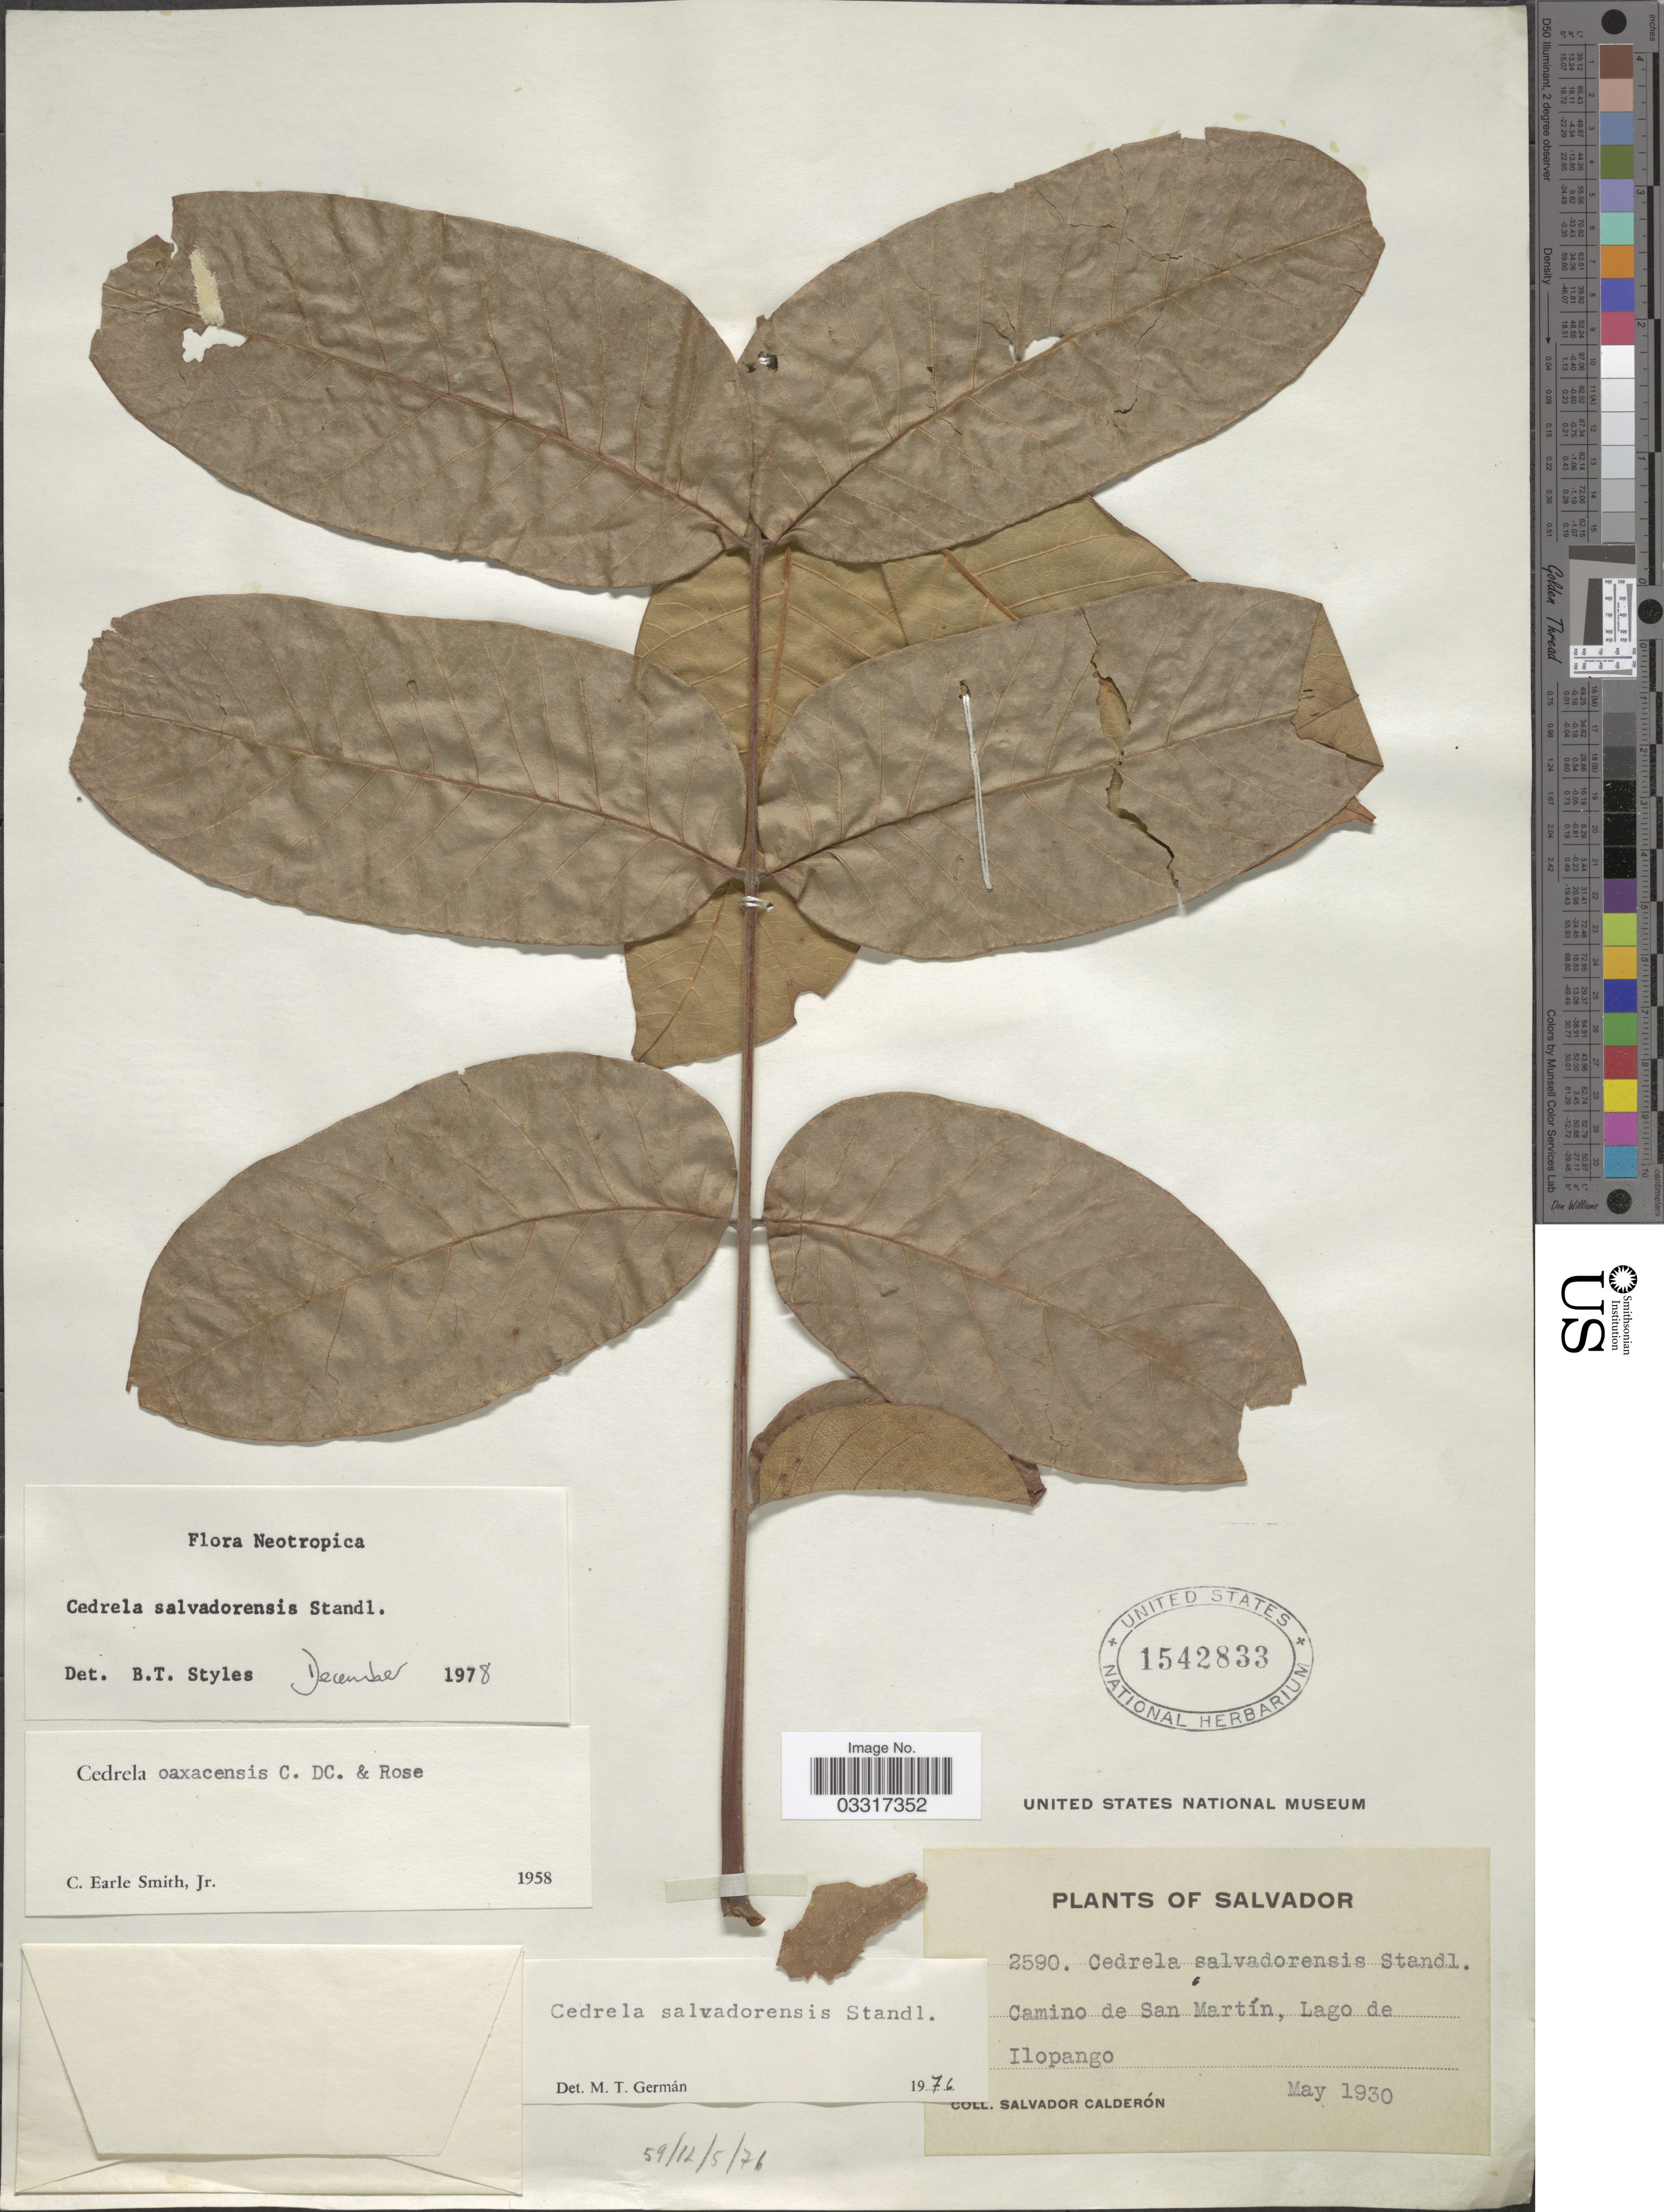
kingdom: Plantae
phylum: Tracheophyta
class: Magnoliopsida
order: Sapindales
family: Meliaceae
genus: Cedrela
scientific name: Cedrela salvadorensis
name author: Standl.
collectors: S. Calderón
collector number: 2590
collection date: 1930-05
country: El Salvador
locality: Camino de San Martín, Lago de Ilopango.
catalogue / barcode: US 1542833